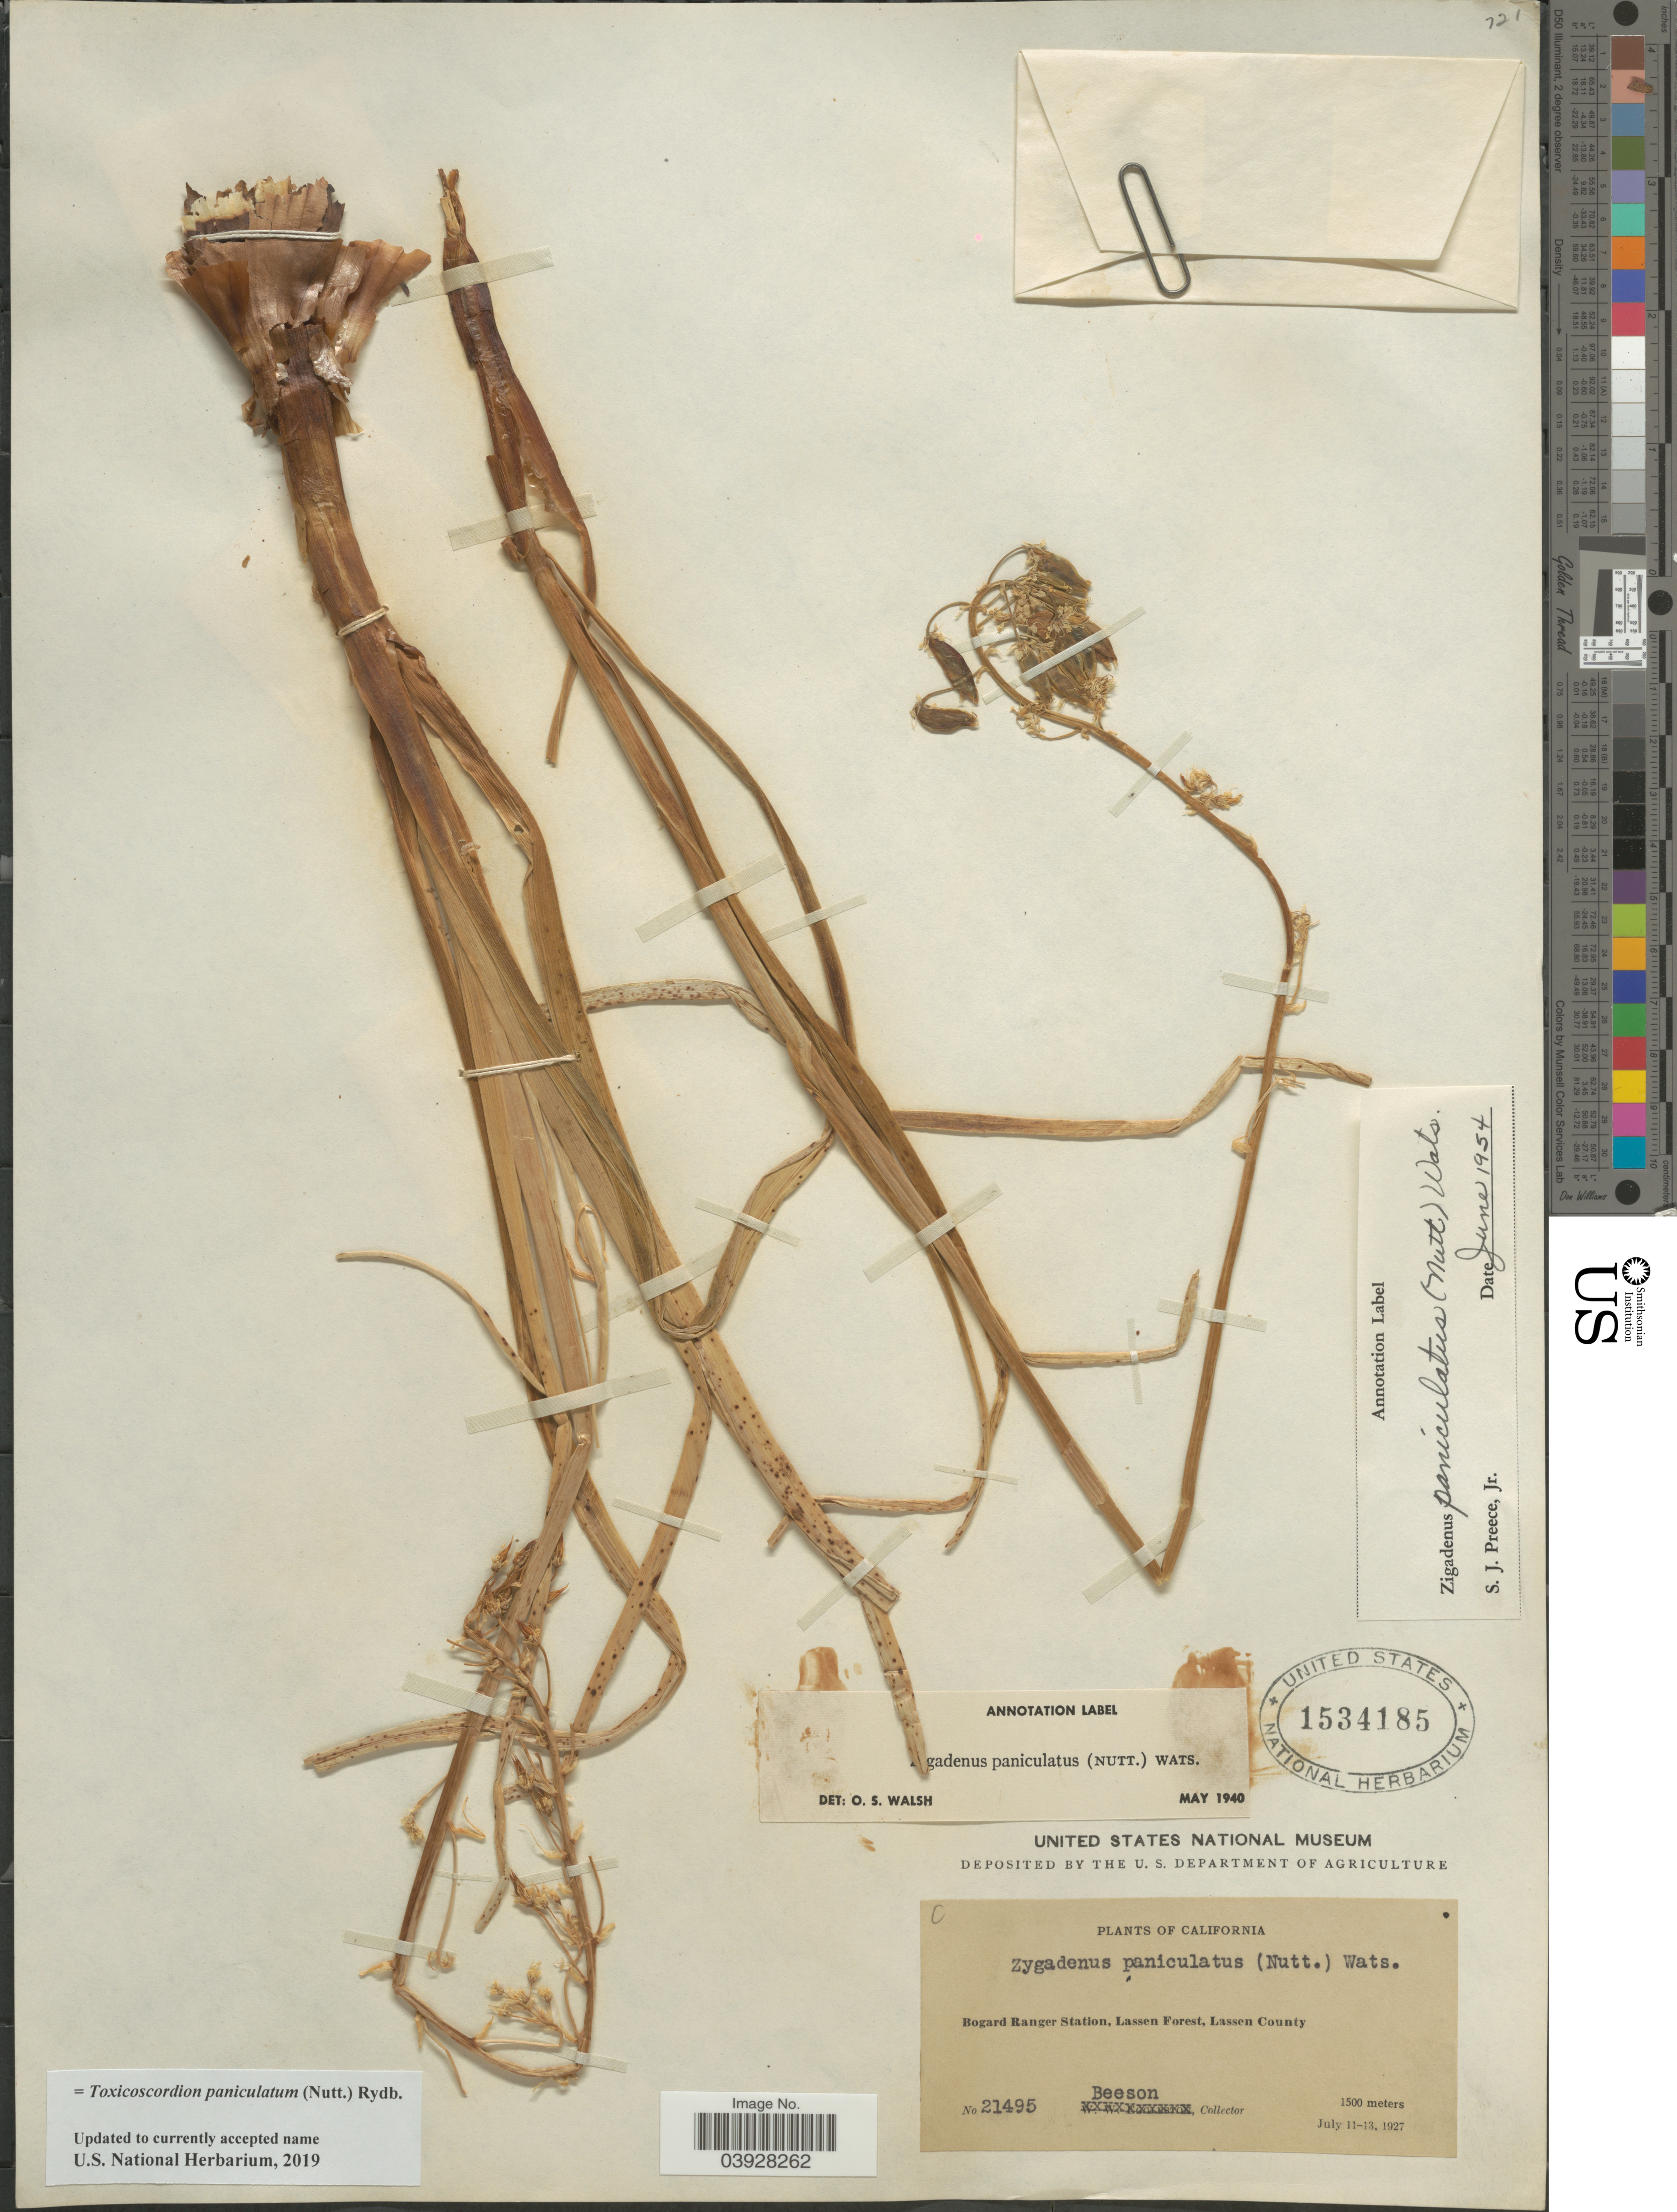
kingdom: Plantae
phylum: Tracheophyta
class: Liliopsida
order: Liliales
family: Melanthiaceae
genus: Toxicoscordion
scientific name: Toxicoscordion paniculatum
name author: (Nutt.) Rydb.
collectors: Beeson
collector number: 21495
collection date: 1927-07-11/1927-07-13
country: United States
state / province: California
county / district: Lassen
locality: Bogard Ranger Station, Lassen Forest, Lassen County.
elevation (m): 1500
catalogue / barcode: US 1534185